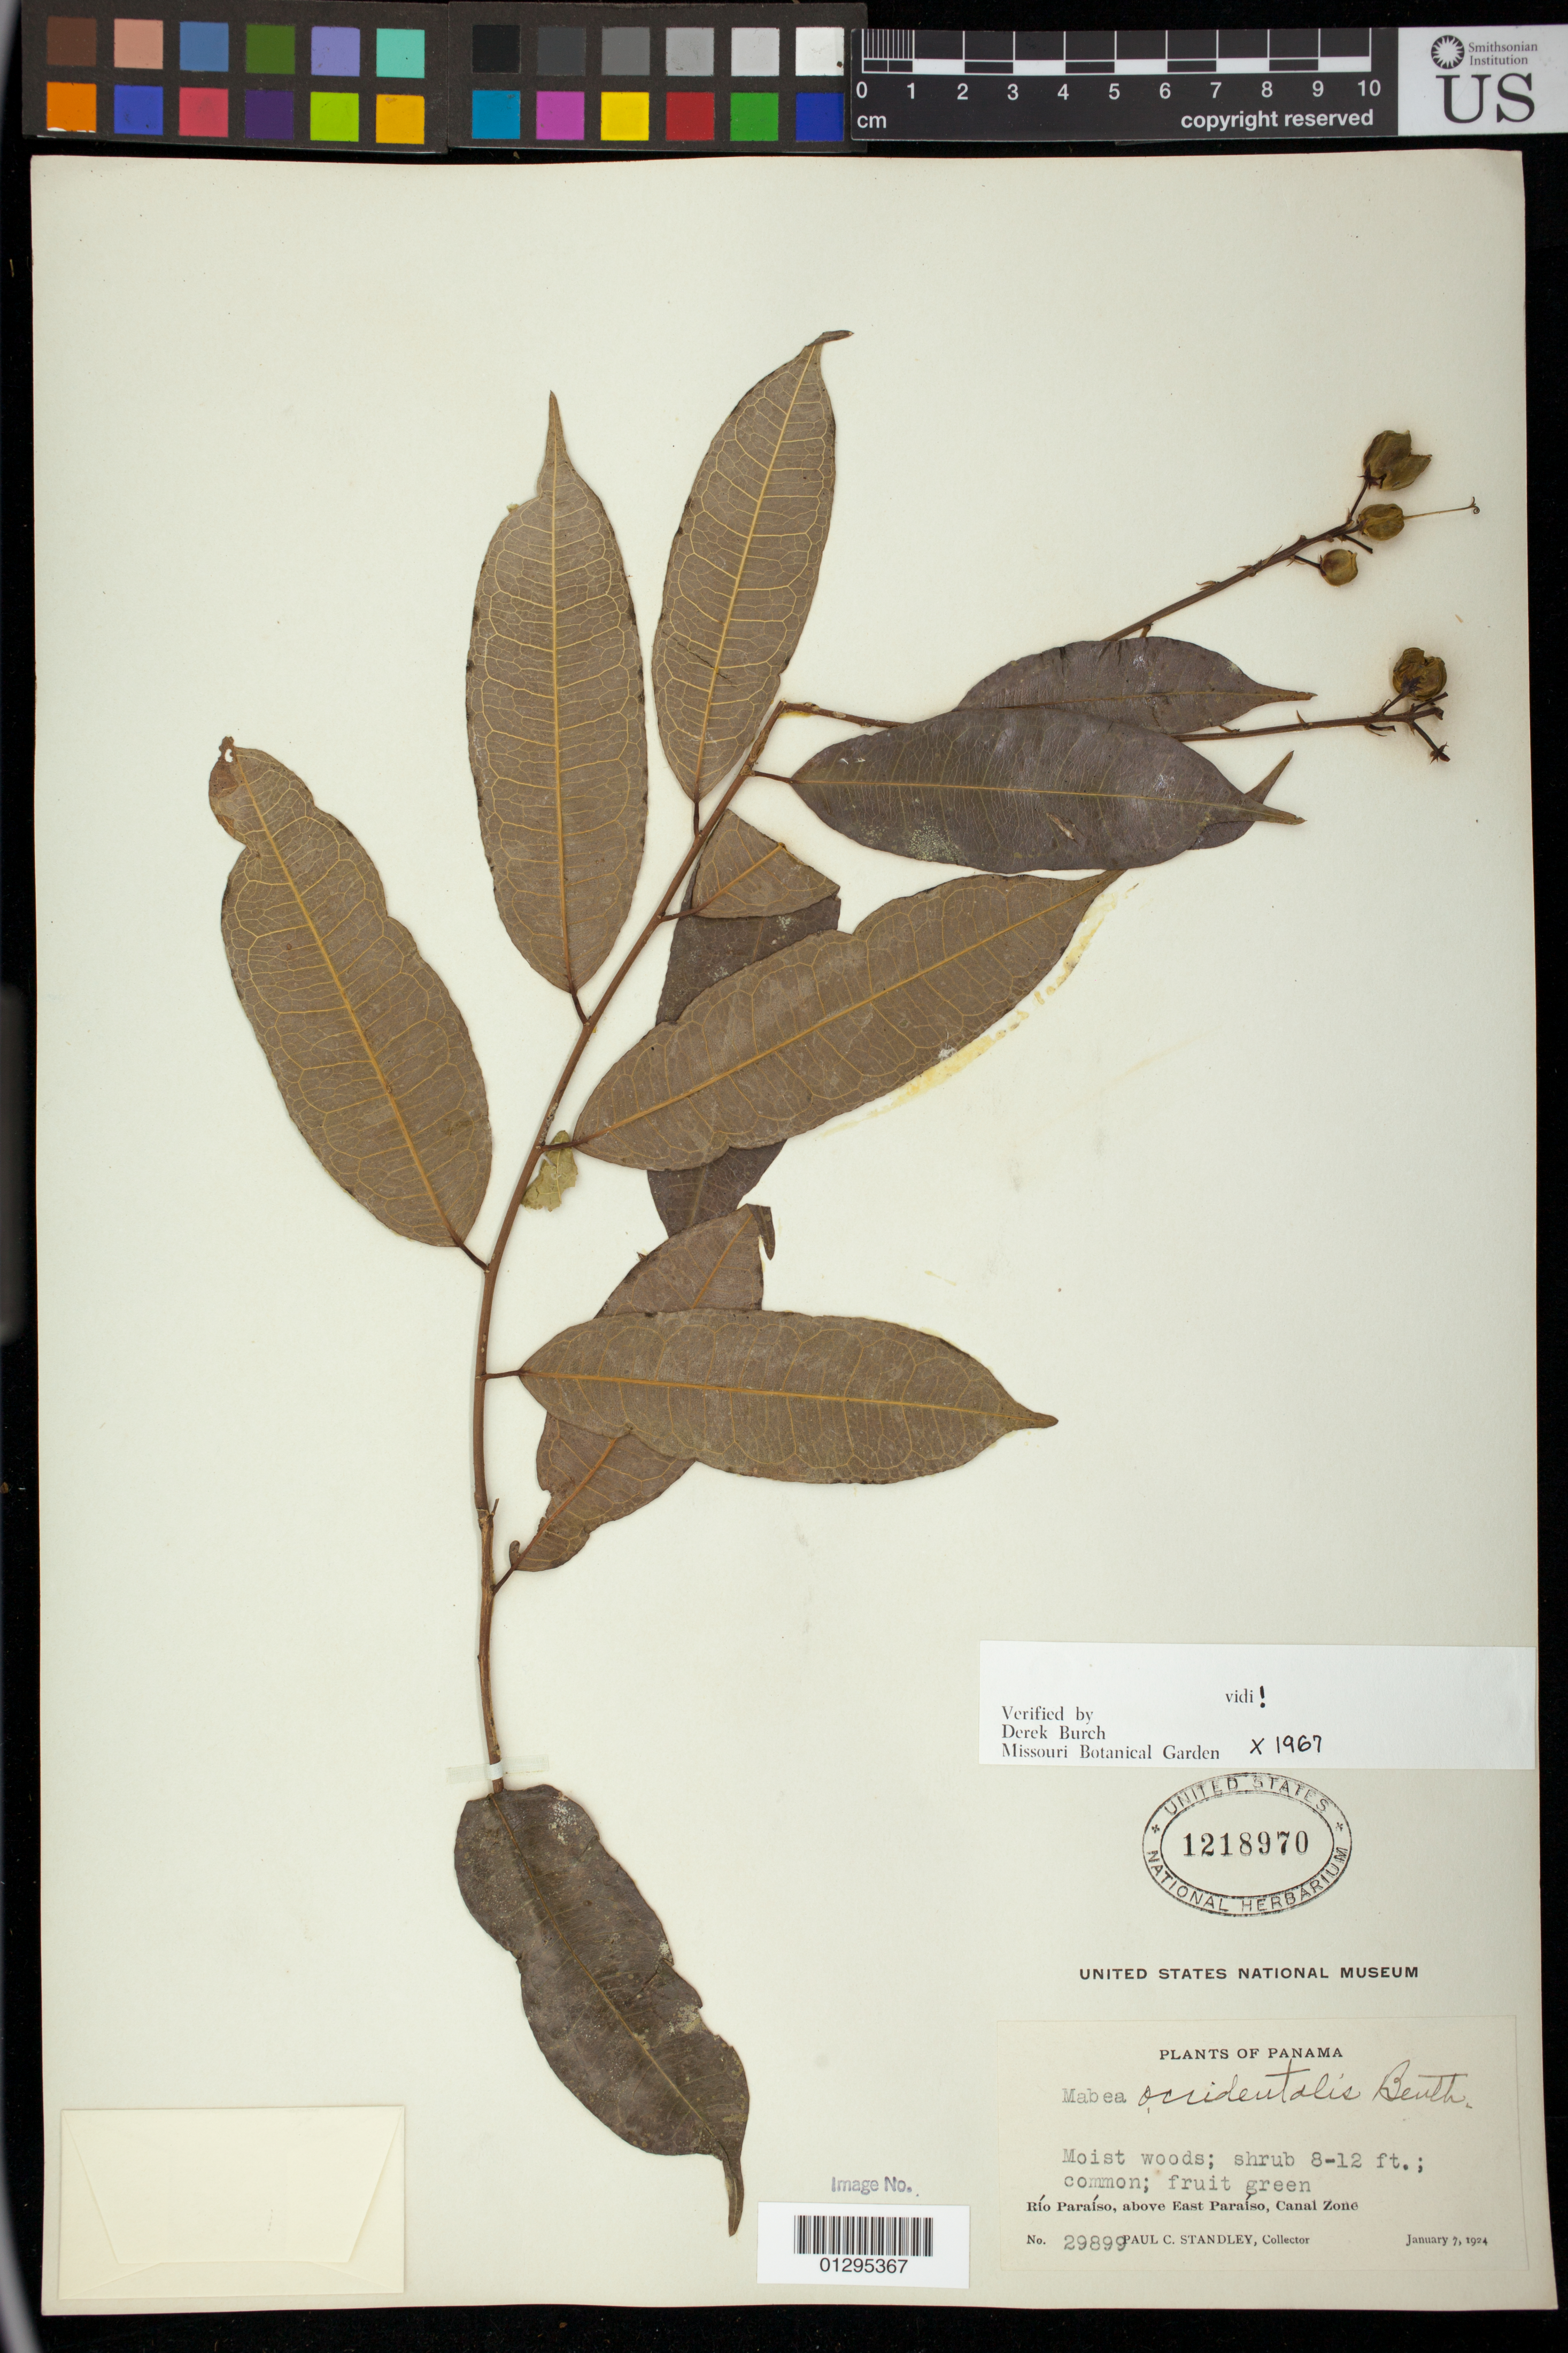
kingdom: Plantae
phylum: Tracheophyta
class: Magnoliopsida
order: Malpighiales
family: Euphorbiaceae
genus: Mabea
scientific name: Mabea occidentalis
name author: Benth.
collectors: P. C. Standley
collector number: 29899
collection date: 1924-01-07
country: Panama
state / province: Panamá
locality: Rio Paraiso, above East Paraiso, Canal Zone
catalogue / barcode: US 1218970